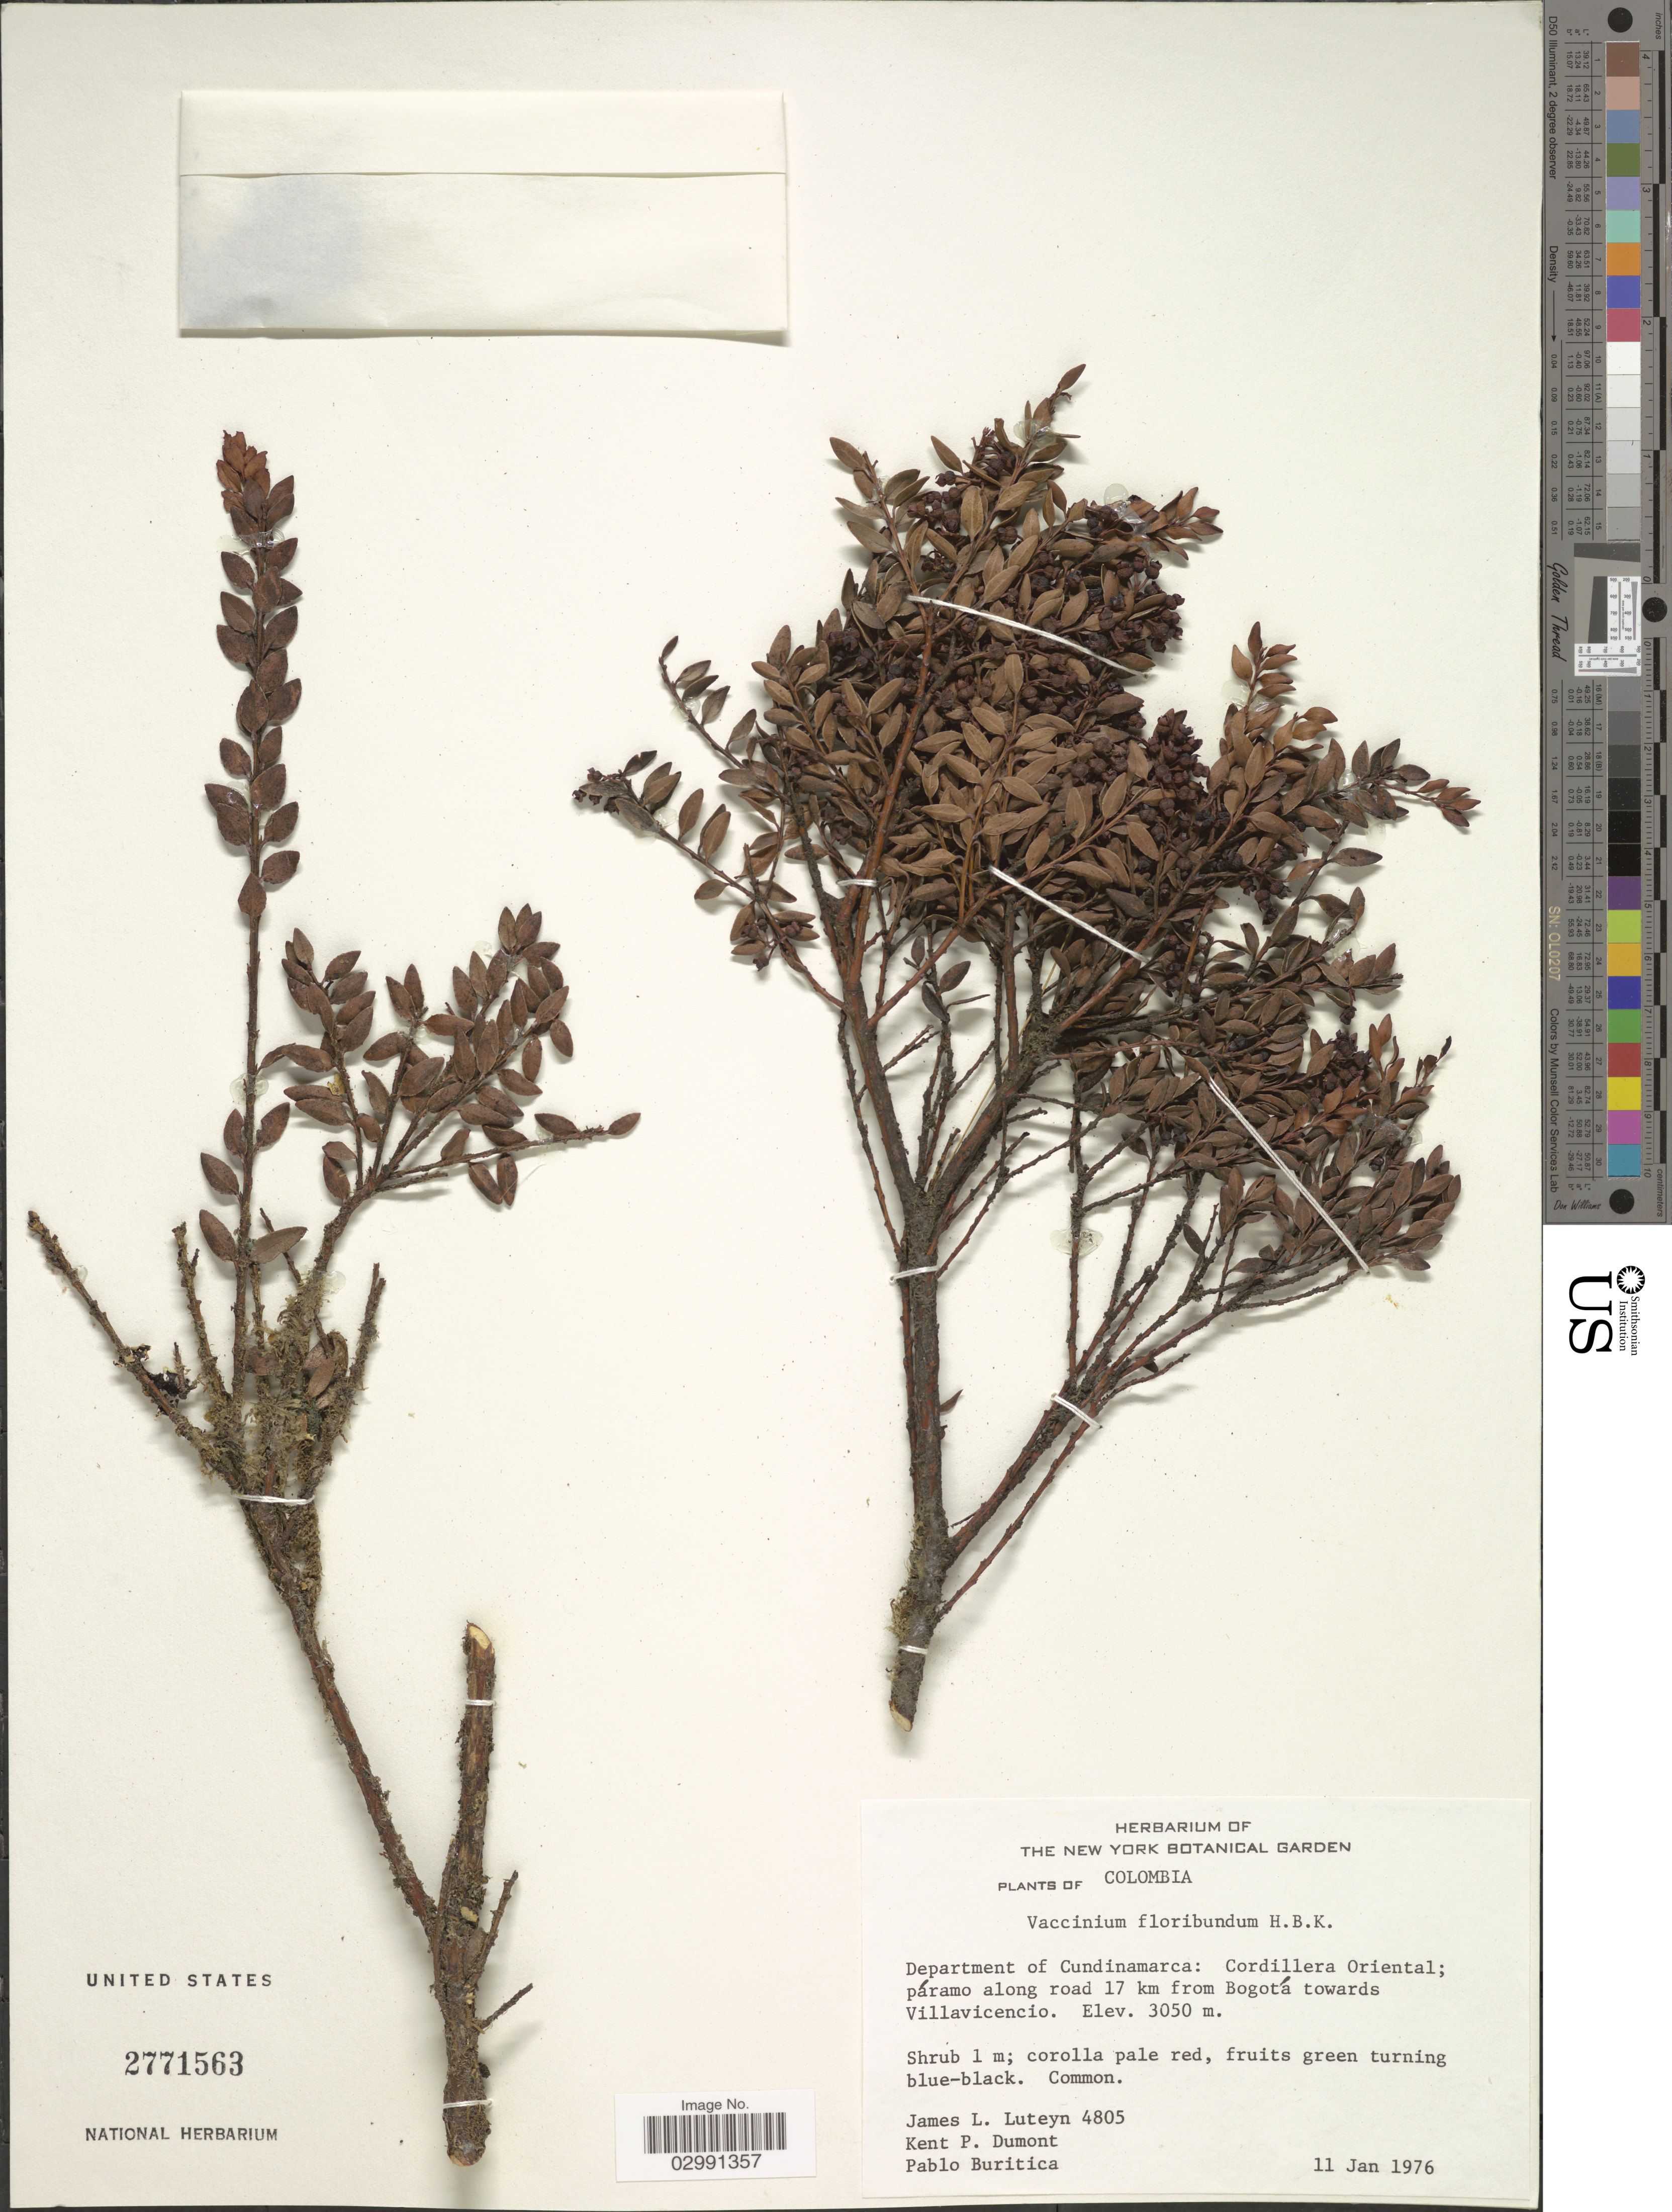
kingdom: Plantae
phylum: Tracheophyta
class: Magnoliopsida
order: Ericales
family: Ericaceae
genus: Vaccinium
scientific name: Vaccinium floribundum var. floribundum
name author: Kunth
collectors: J. L. Luteyn, K. P. Dumont & P. Buritica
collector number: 4805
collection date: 1976-01-11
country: Colombia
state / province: Cundinamarca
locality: Department of Cundinamarca: Cordillera Oriental; páramo along road 17 km from Bogotá towards Villavicencio.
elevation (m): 3050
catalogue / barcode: US 2771563